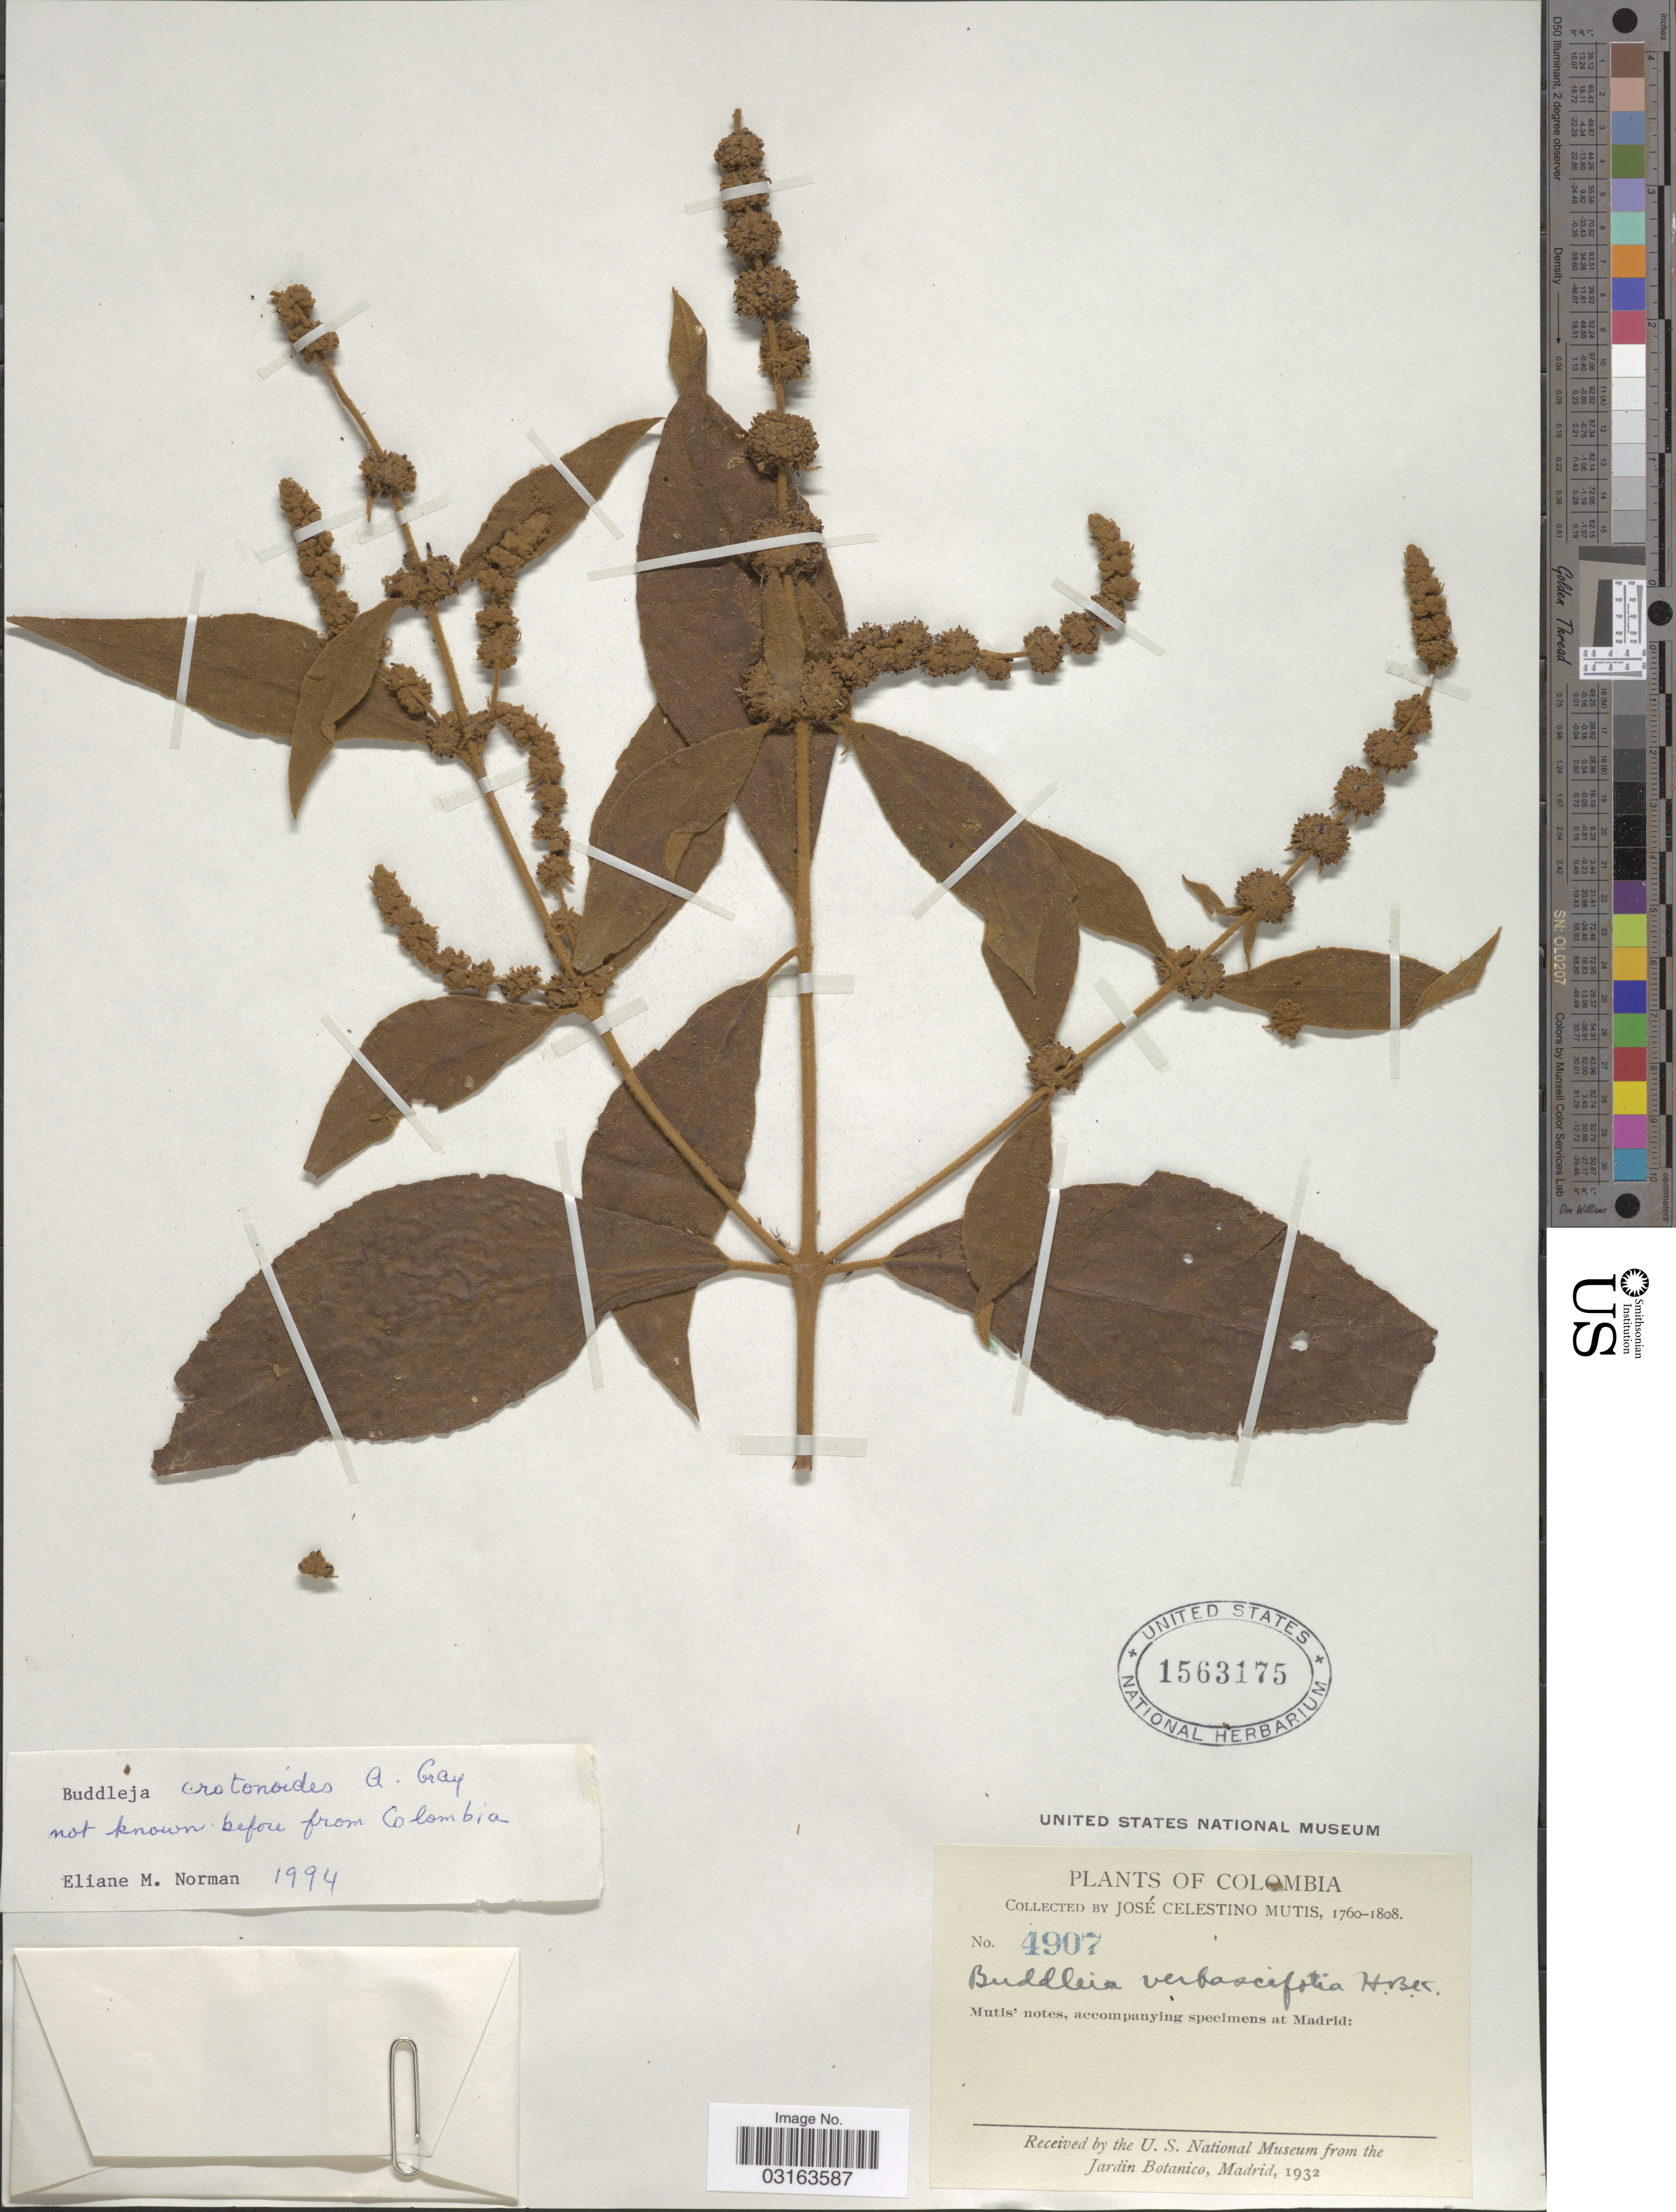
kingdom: Plantae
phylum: Tracheophyta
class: Magnoliopsida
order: Lamiales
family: Scrophulariaceae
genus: Buddleja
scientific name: Buddleja crotonoides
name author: A. Gray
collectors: J. C. B. Mutis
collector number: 4907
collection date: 1760/1808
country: Colombia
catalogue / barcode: US 1563175